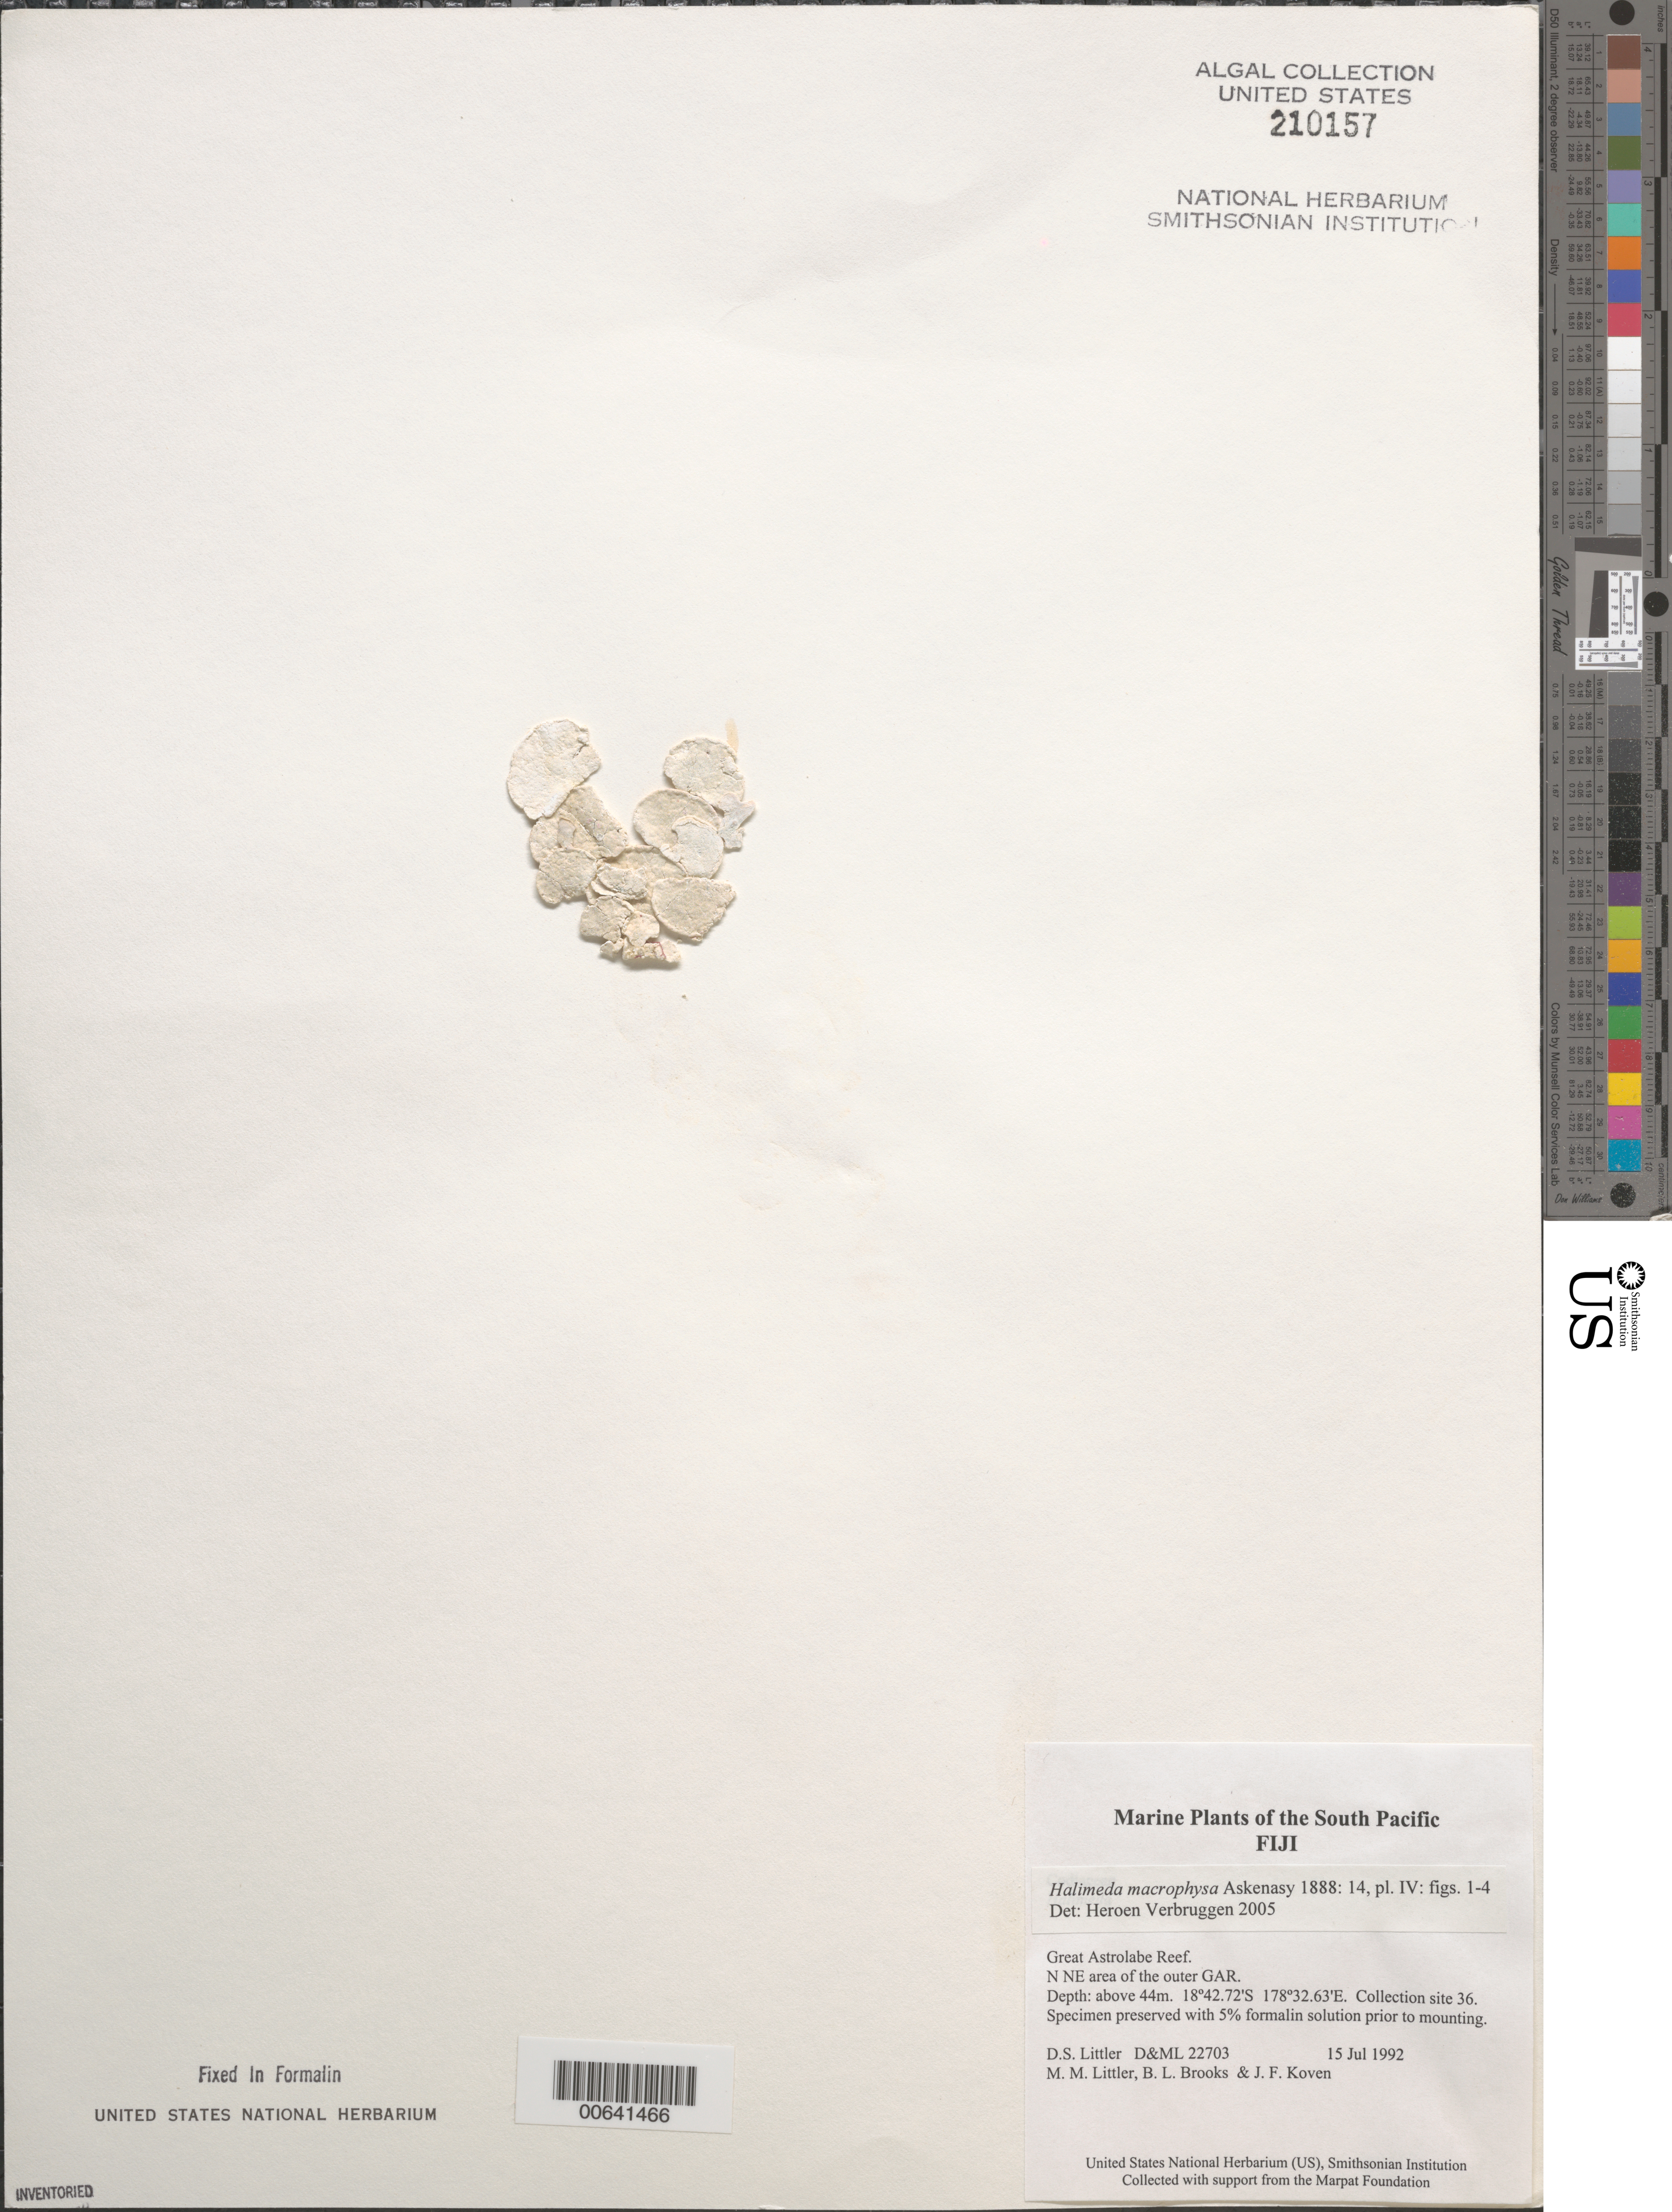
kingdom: Plantae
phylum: Chlorophyta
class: Ulvophyceae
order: Bryopsidales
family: Halimedaceae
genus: Halimeda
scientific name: Halimeda macrophysa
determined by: Verbruggen, H.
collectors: D. S. Littler, M. M. Littler, B. Brooks & J. Koven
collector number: D&ML 22703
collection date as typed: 15 Jul 1992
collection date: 1992-07-15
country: Fiji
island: Great Astrolabe Reef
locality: Great Astrolabe Reef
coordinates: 18 42.72'S, 178 32.63'E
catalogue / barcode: US 210157